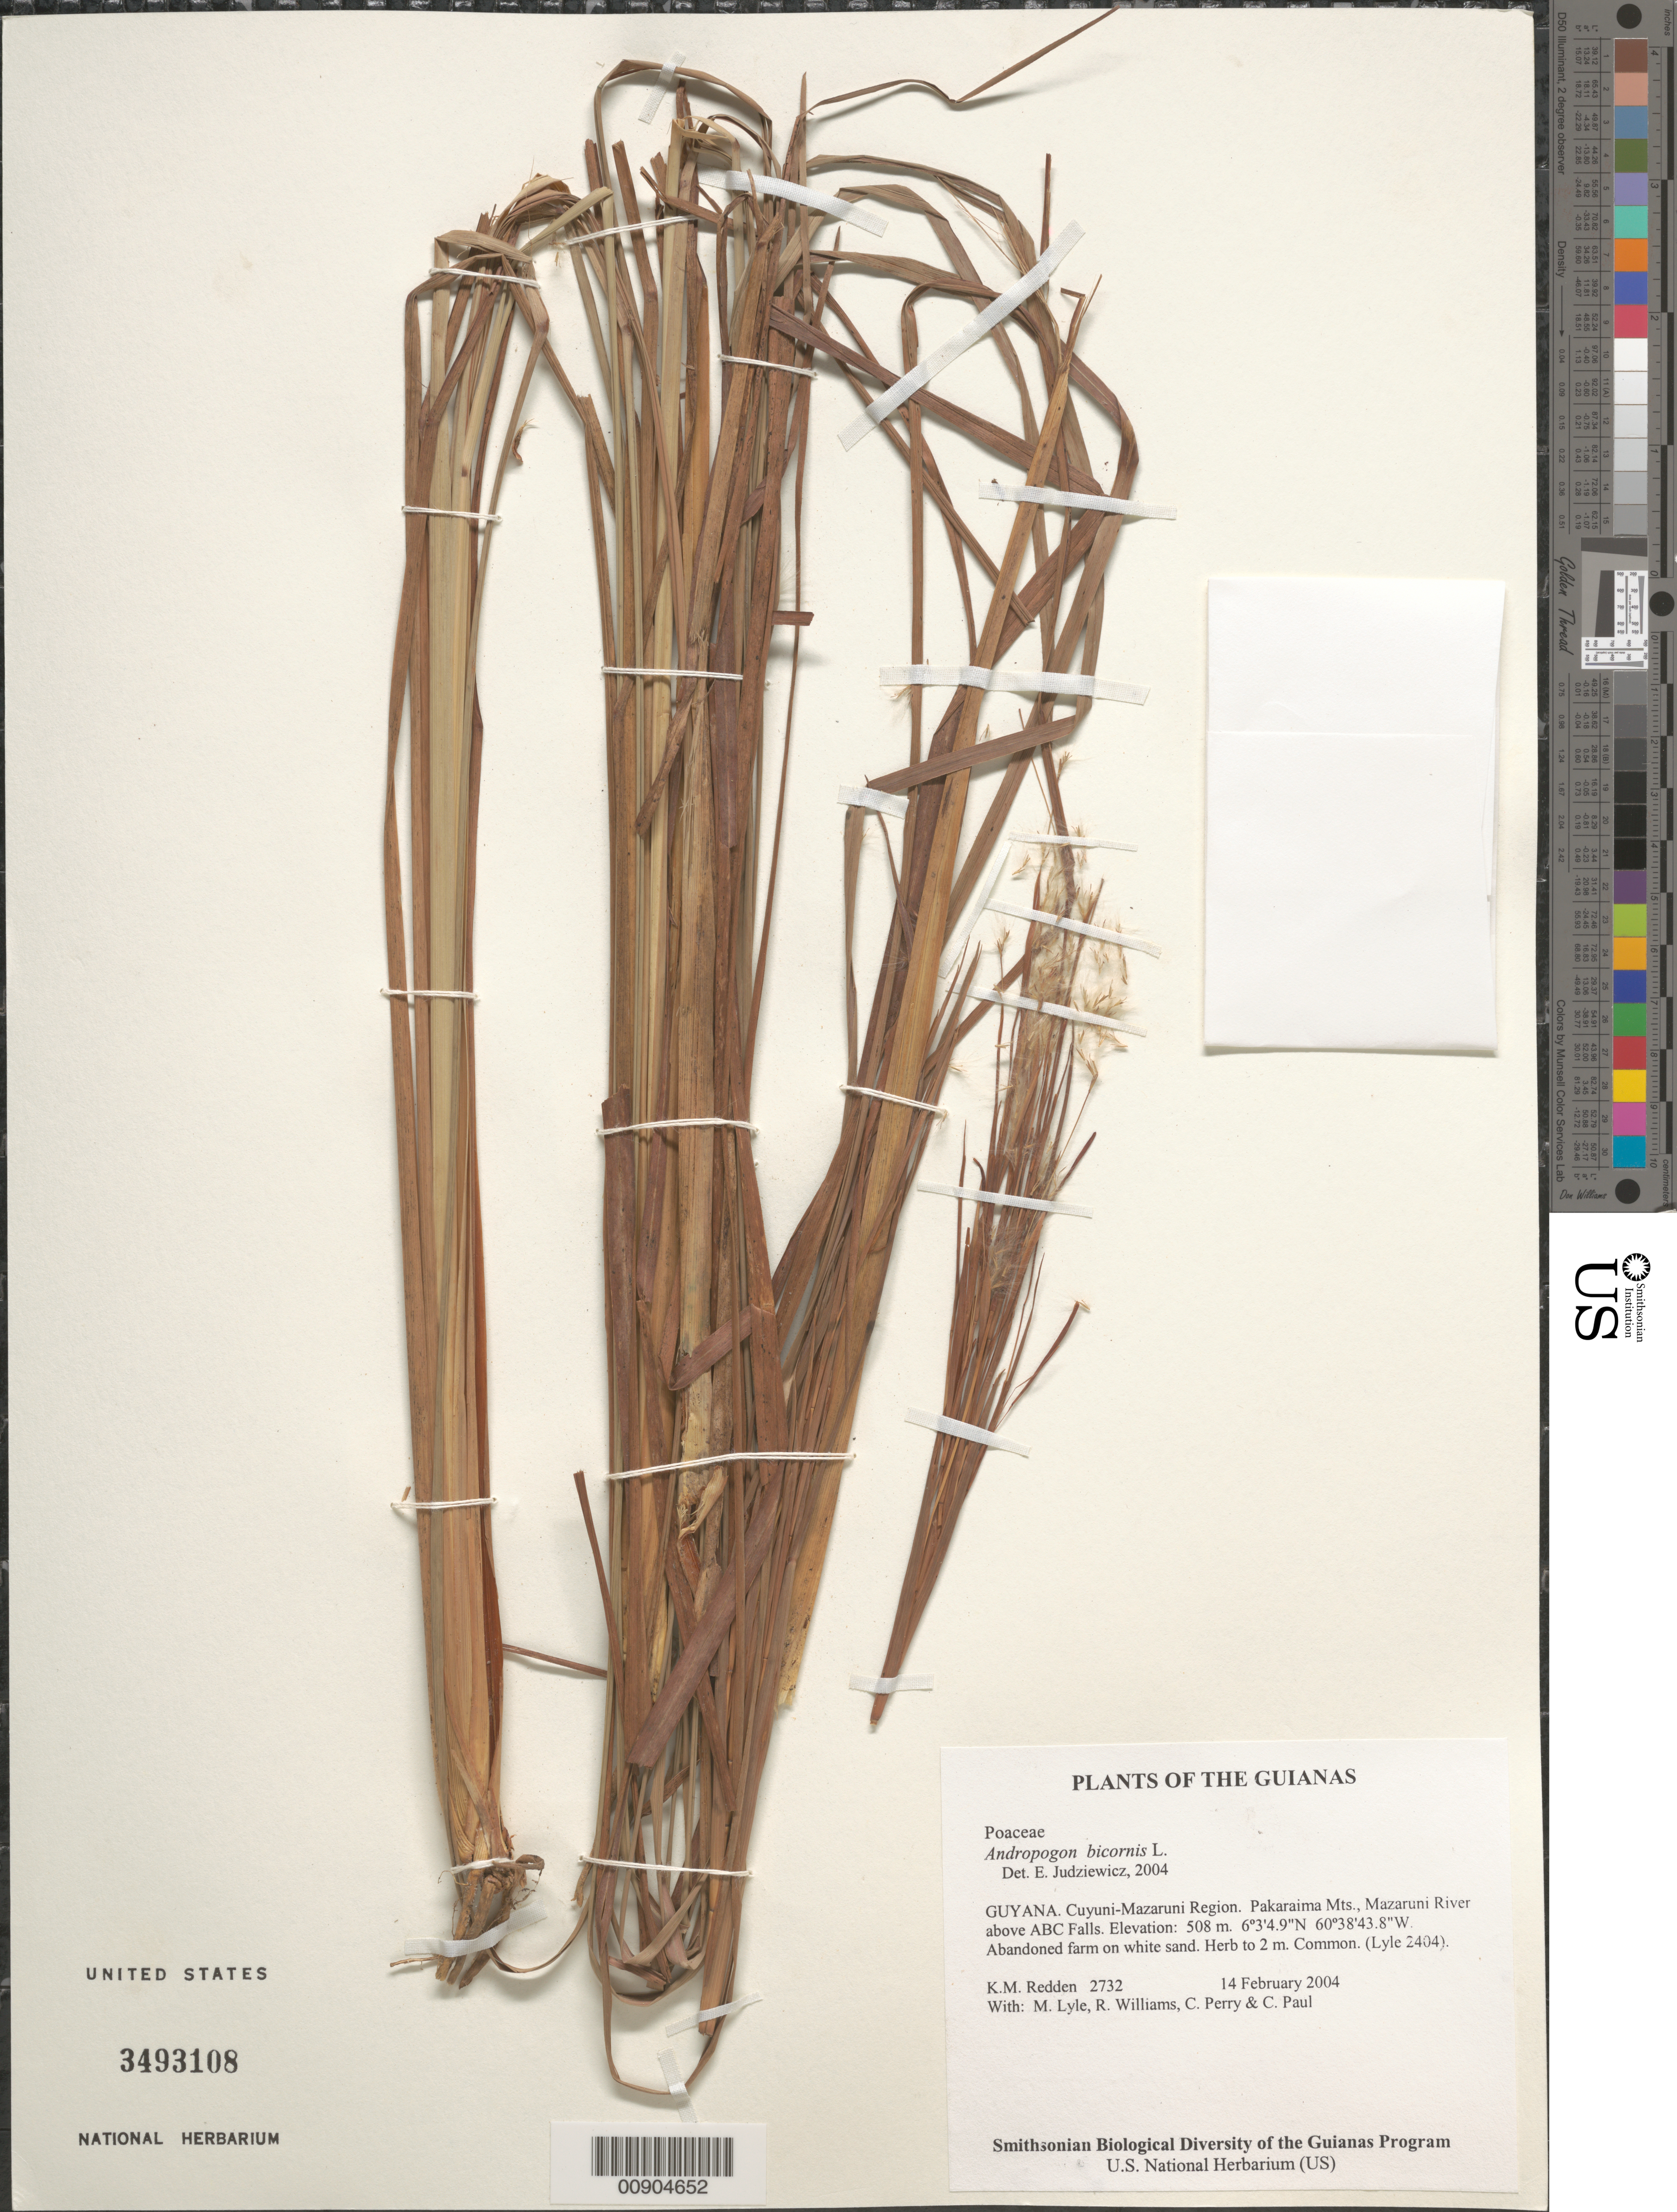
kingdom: Plantae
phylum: Tracheophyta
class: Liliopsida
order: Poales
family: Poaceae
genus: Andropogon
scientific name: Andropogon bicornis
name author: L.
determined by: Judziewicz, E. J.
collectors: K. M. Redden, M. Lyle, R. Williams, C. Perry & C. Paul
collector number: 2732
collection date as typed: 14 February 2004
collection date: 2004-02-14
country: Guyana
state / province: Cuyuni-Mazaruni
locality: Pakaraima Mts., Mazaruni River above ABC Falls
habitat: Abandoned farm on white sand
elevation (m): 508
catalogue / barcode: US 3493108